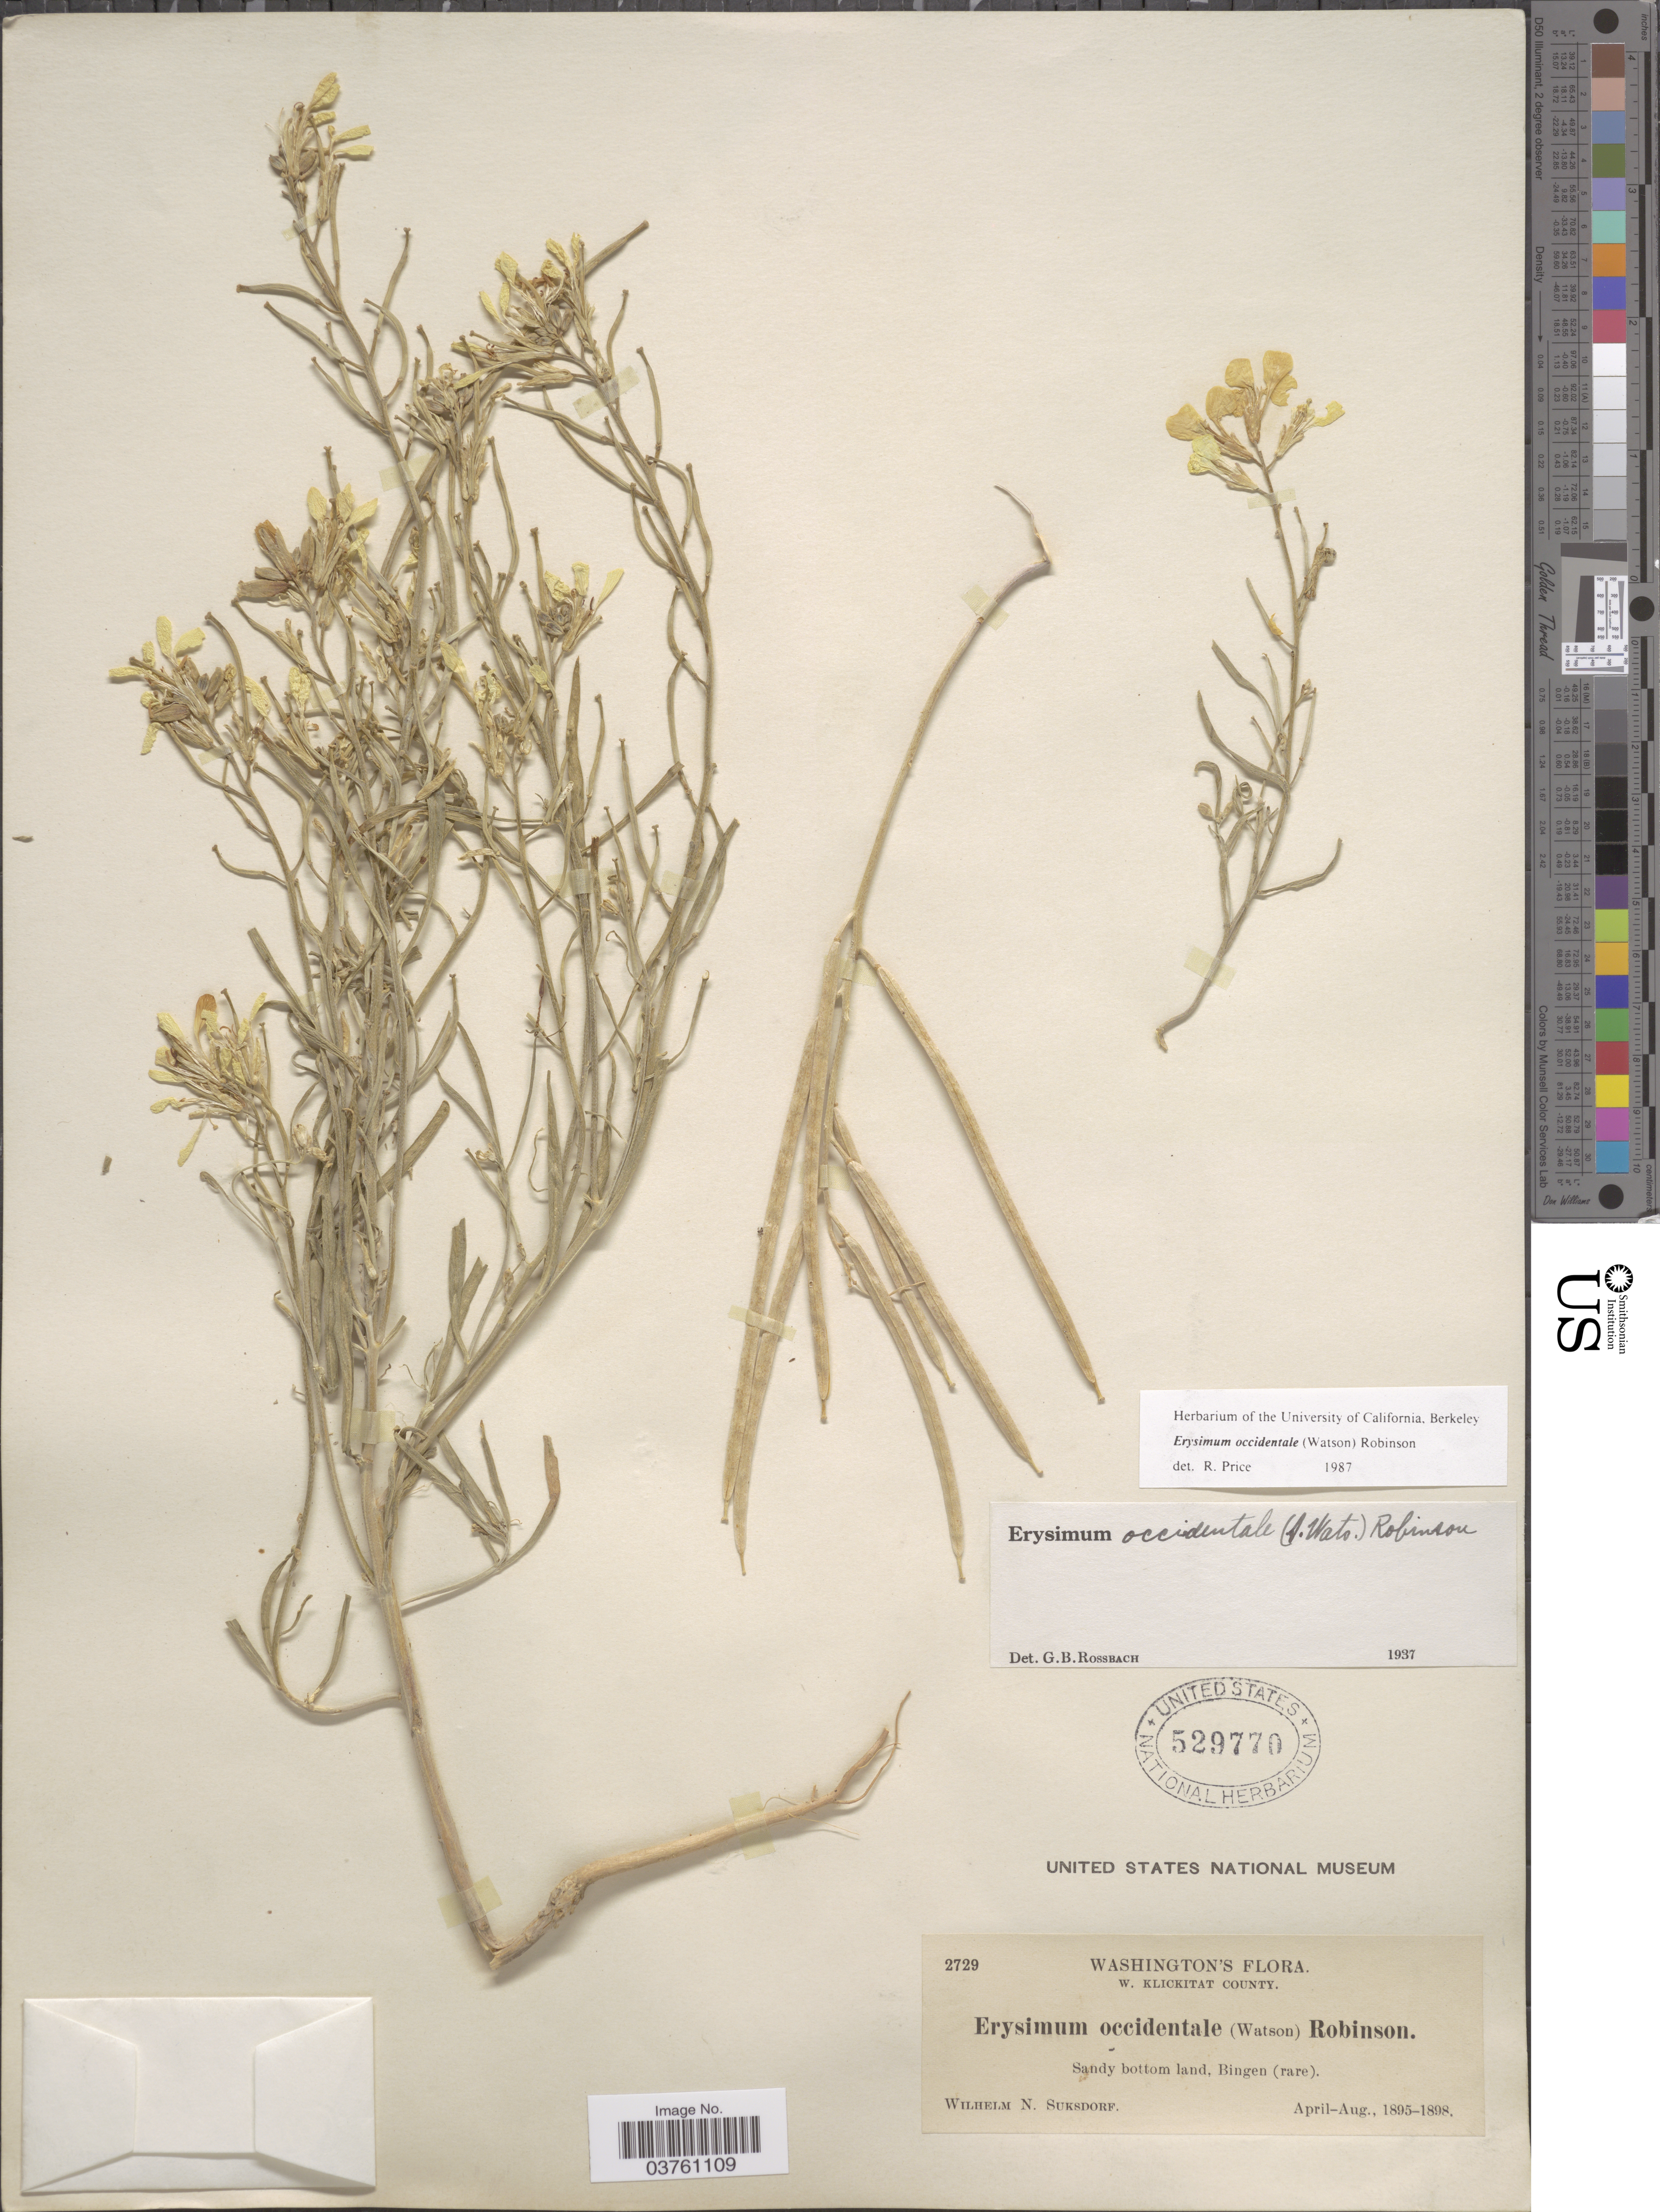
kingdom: Plantae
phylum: Tracheophyta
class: Magnoliopsida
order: Brassicales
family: Brassicaceae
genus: Erysimum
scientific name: Erysimum occidentale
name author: (S. Watson) B.L. Rob.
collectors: W. N. Suksdorf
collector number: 2729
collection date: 1895-04/1998-08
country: United States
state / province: Washington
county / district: Klickitat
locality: W. Klickitat County. Sandy bottom land, Bingen.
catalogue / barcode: US 529770